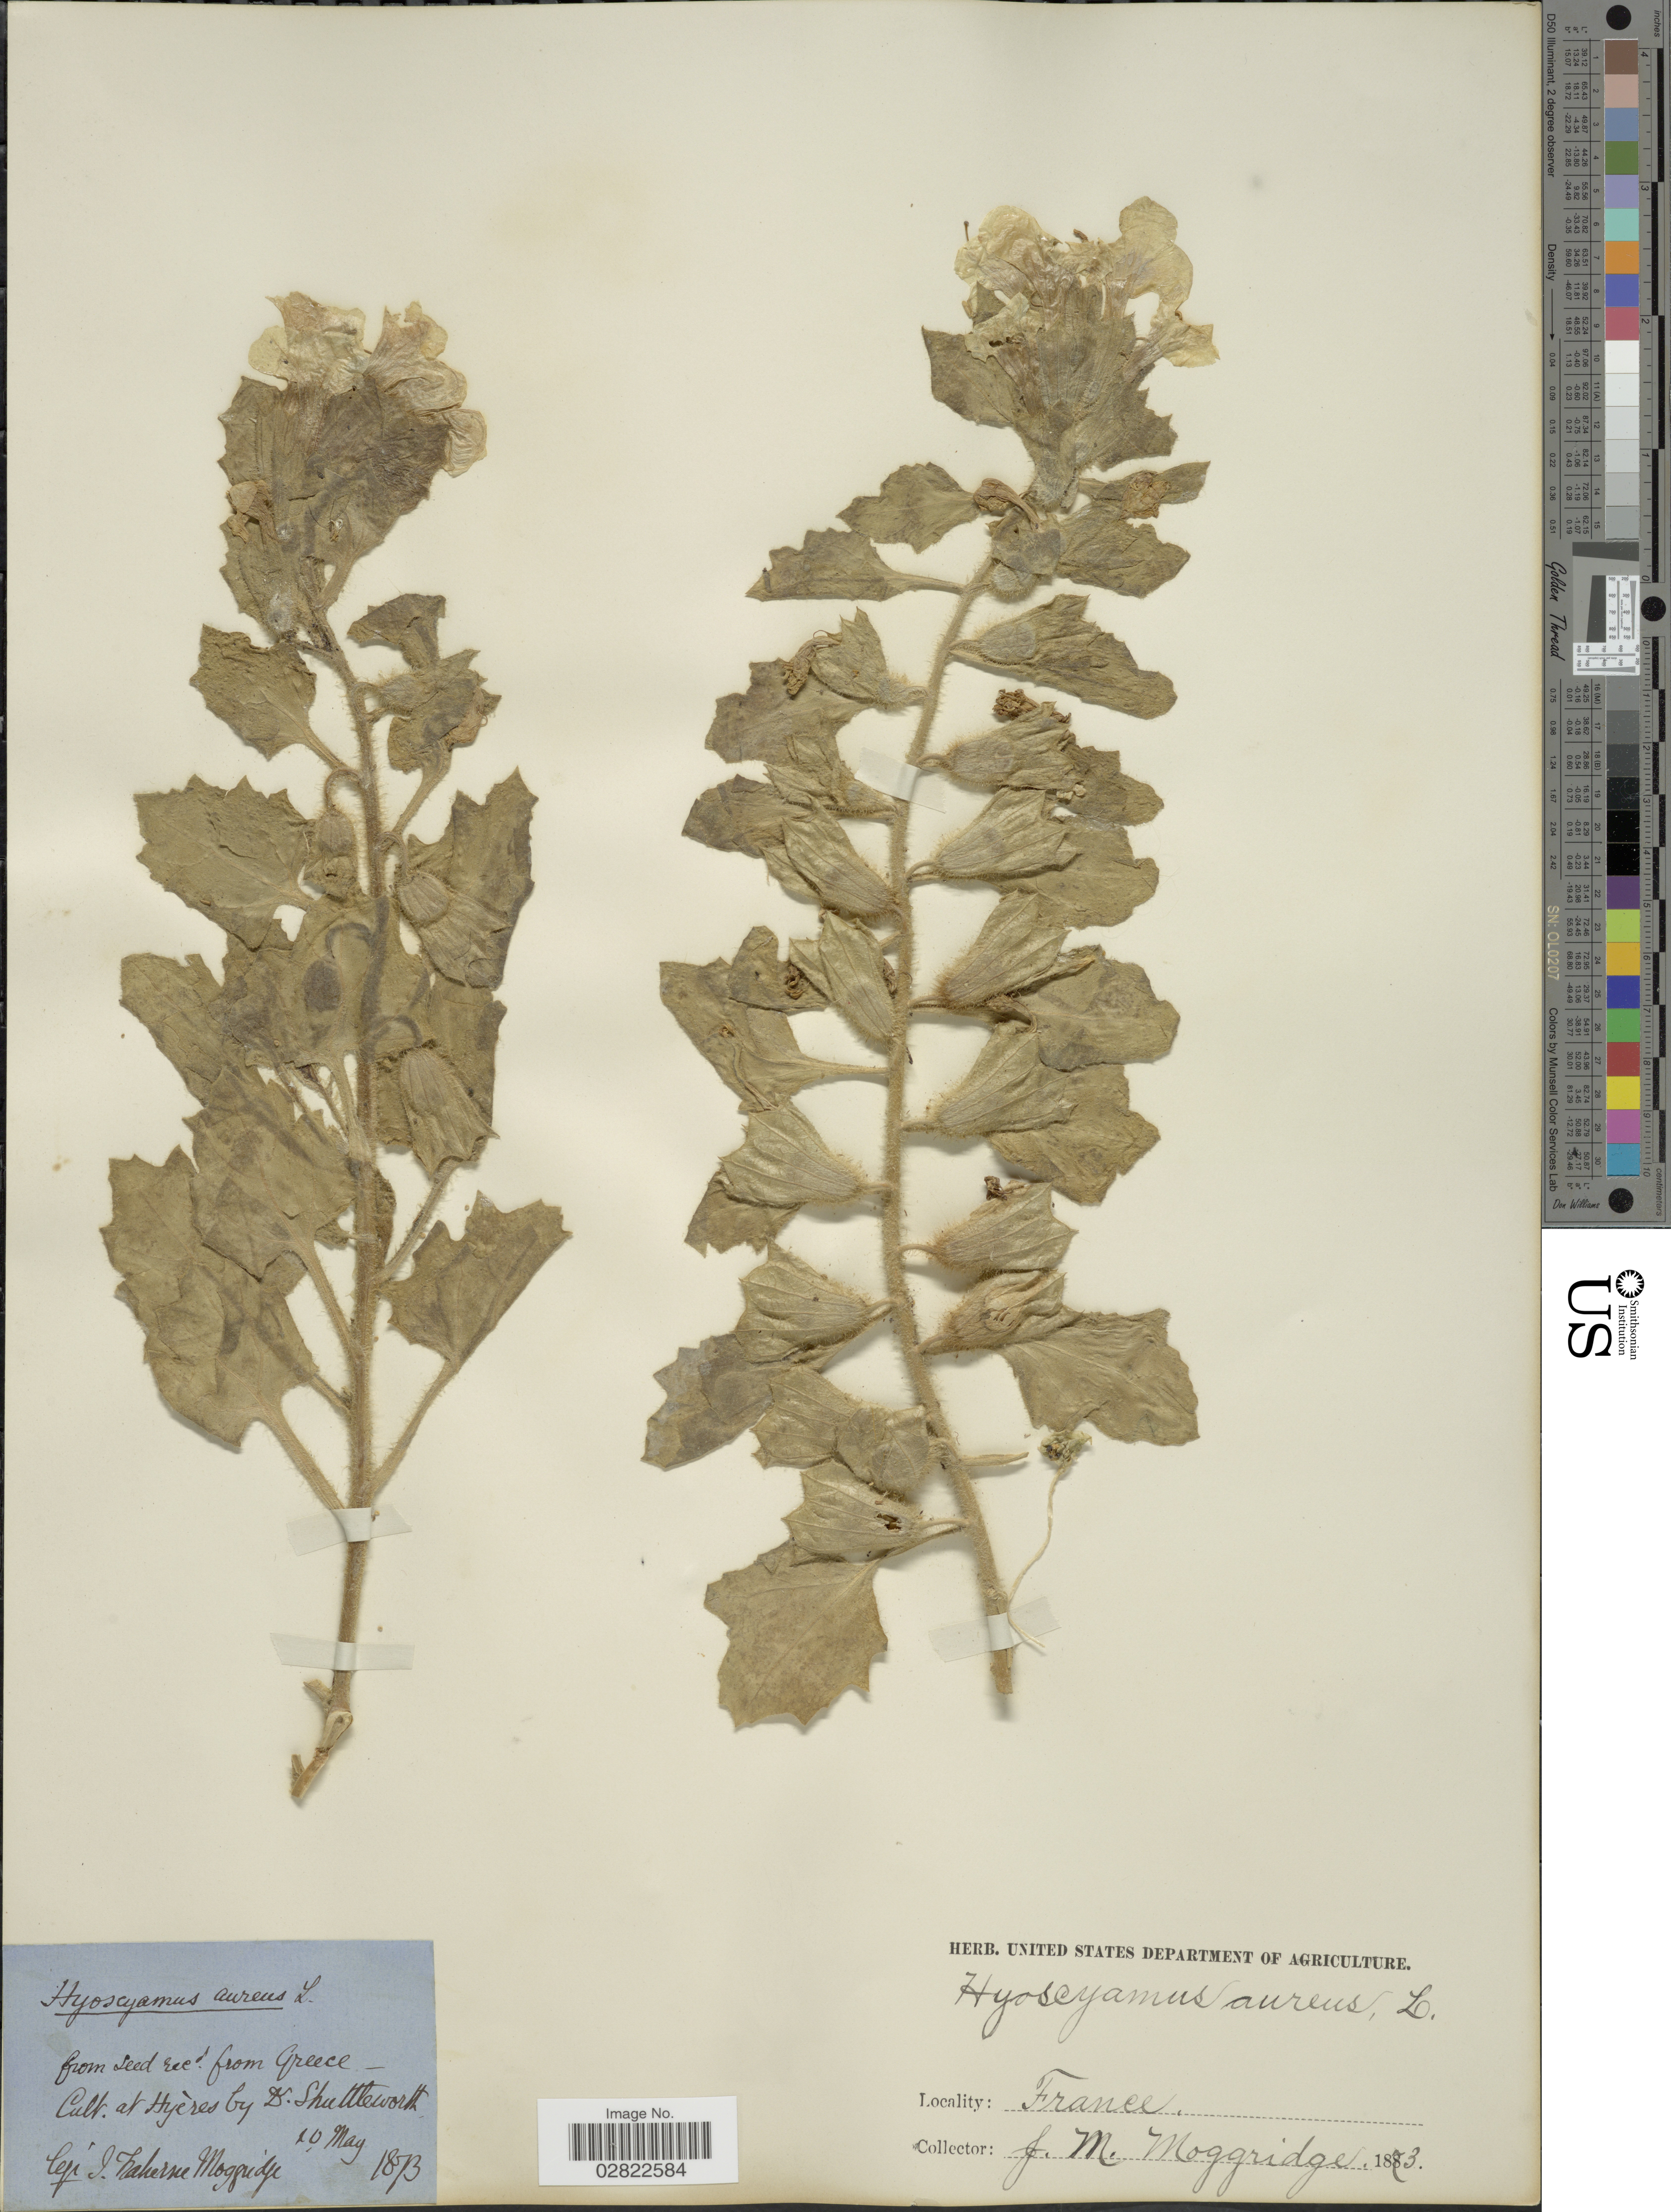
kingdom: Plantae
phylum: Tracheophyta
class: Magnoliopsida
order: Solanales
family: Solanaceae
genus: Hyoscyamus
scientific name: Hyoscyamus aureus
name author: L.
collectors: J. T. Moggridge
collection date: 1873-05-20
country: France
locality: Cult. at Hyères.